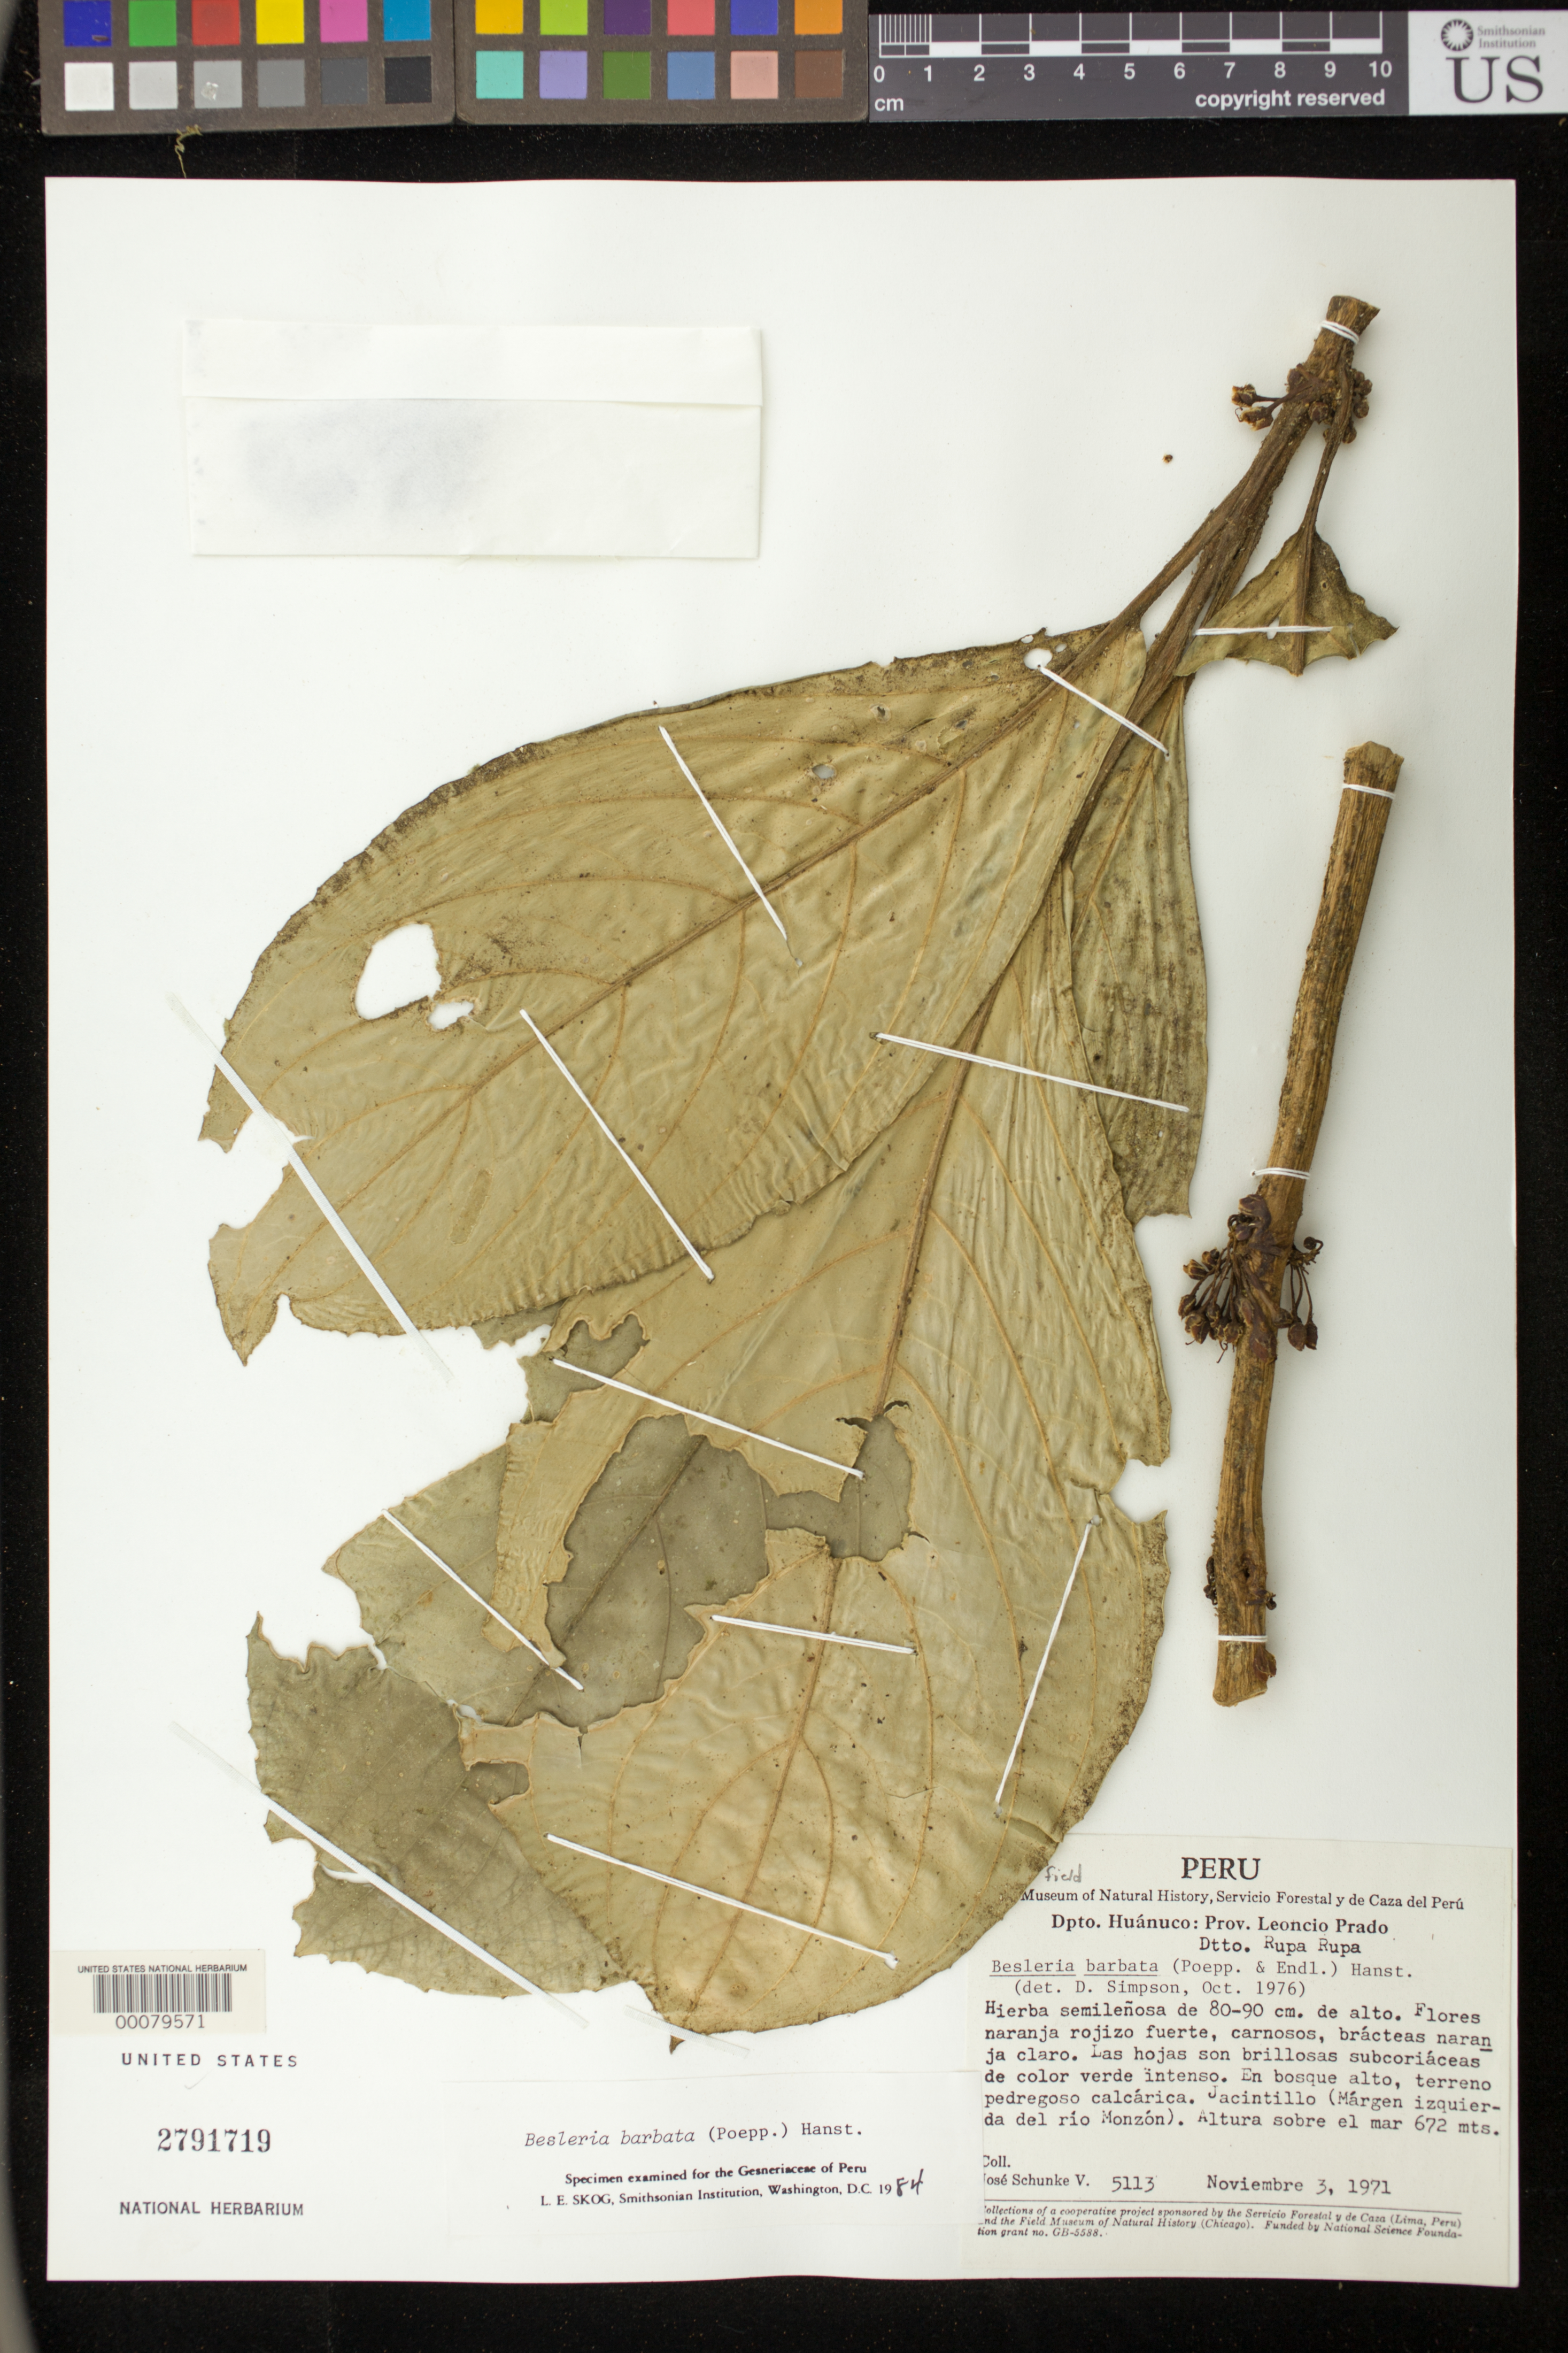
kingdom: Plantae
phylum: Tracheophyta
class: Magnoliopsida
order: Lamiales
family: Gesneriaceae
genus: Besleria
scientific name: Besleria barbata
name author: (Poepp.) Hanst.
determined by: Skog, Laurence E.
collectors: J. Schunke Vigo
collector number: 5113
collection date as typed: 03 Nov 1971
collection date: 1971-11-03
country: Peru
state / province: Huánuco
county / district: Leoncio Prado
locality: Dtto Rupa Rupa; Jacintillo (margen izquierda del río Monzón)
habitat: En bosque alto, terreno pedregoso calcárica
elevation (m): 672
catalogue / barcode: US 2791719